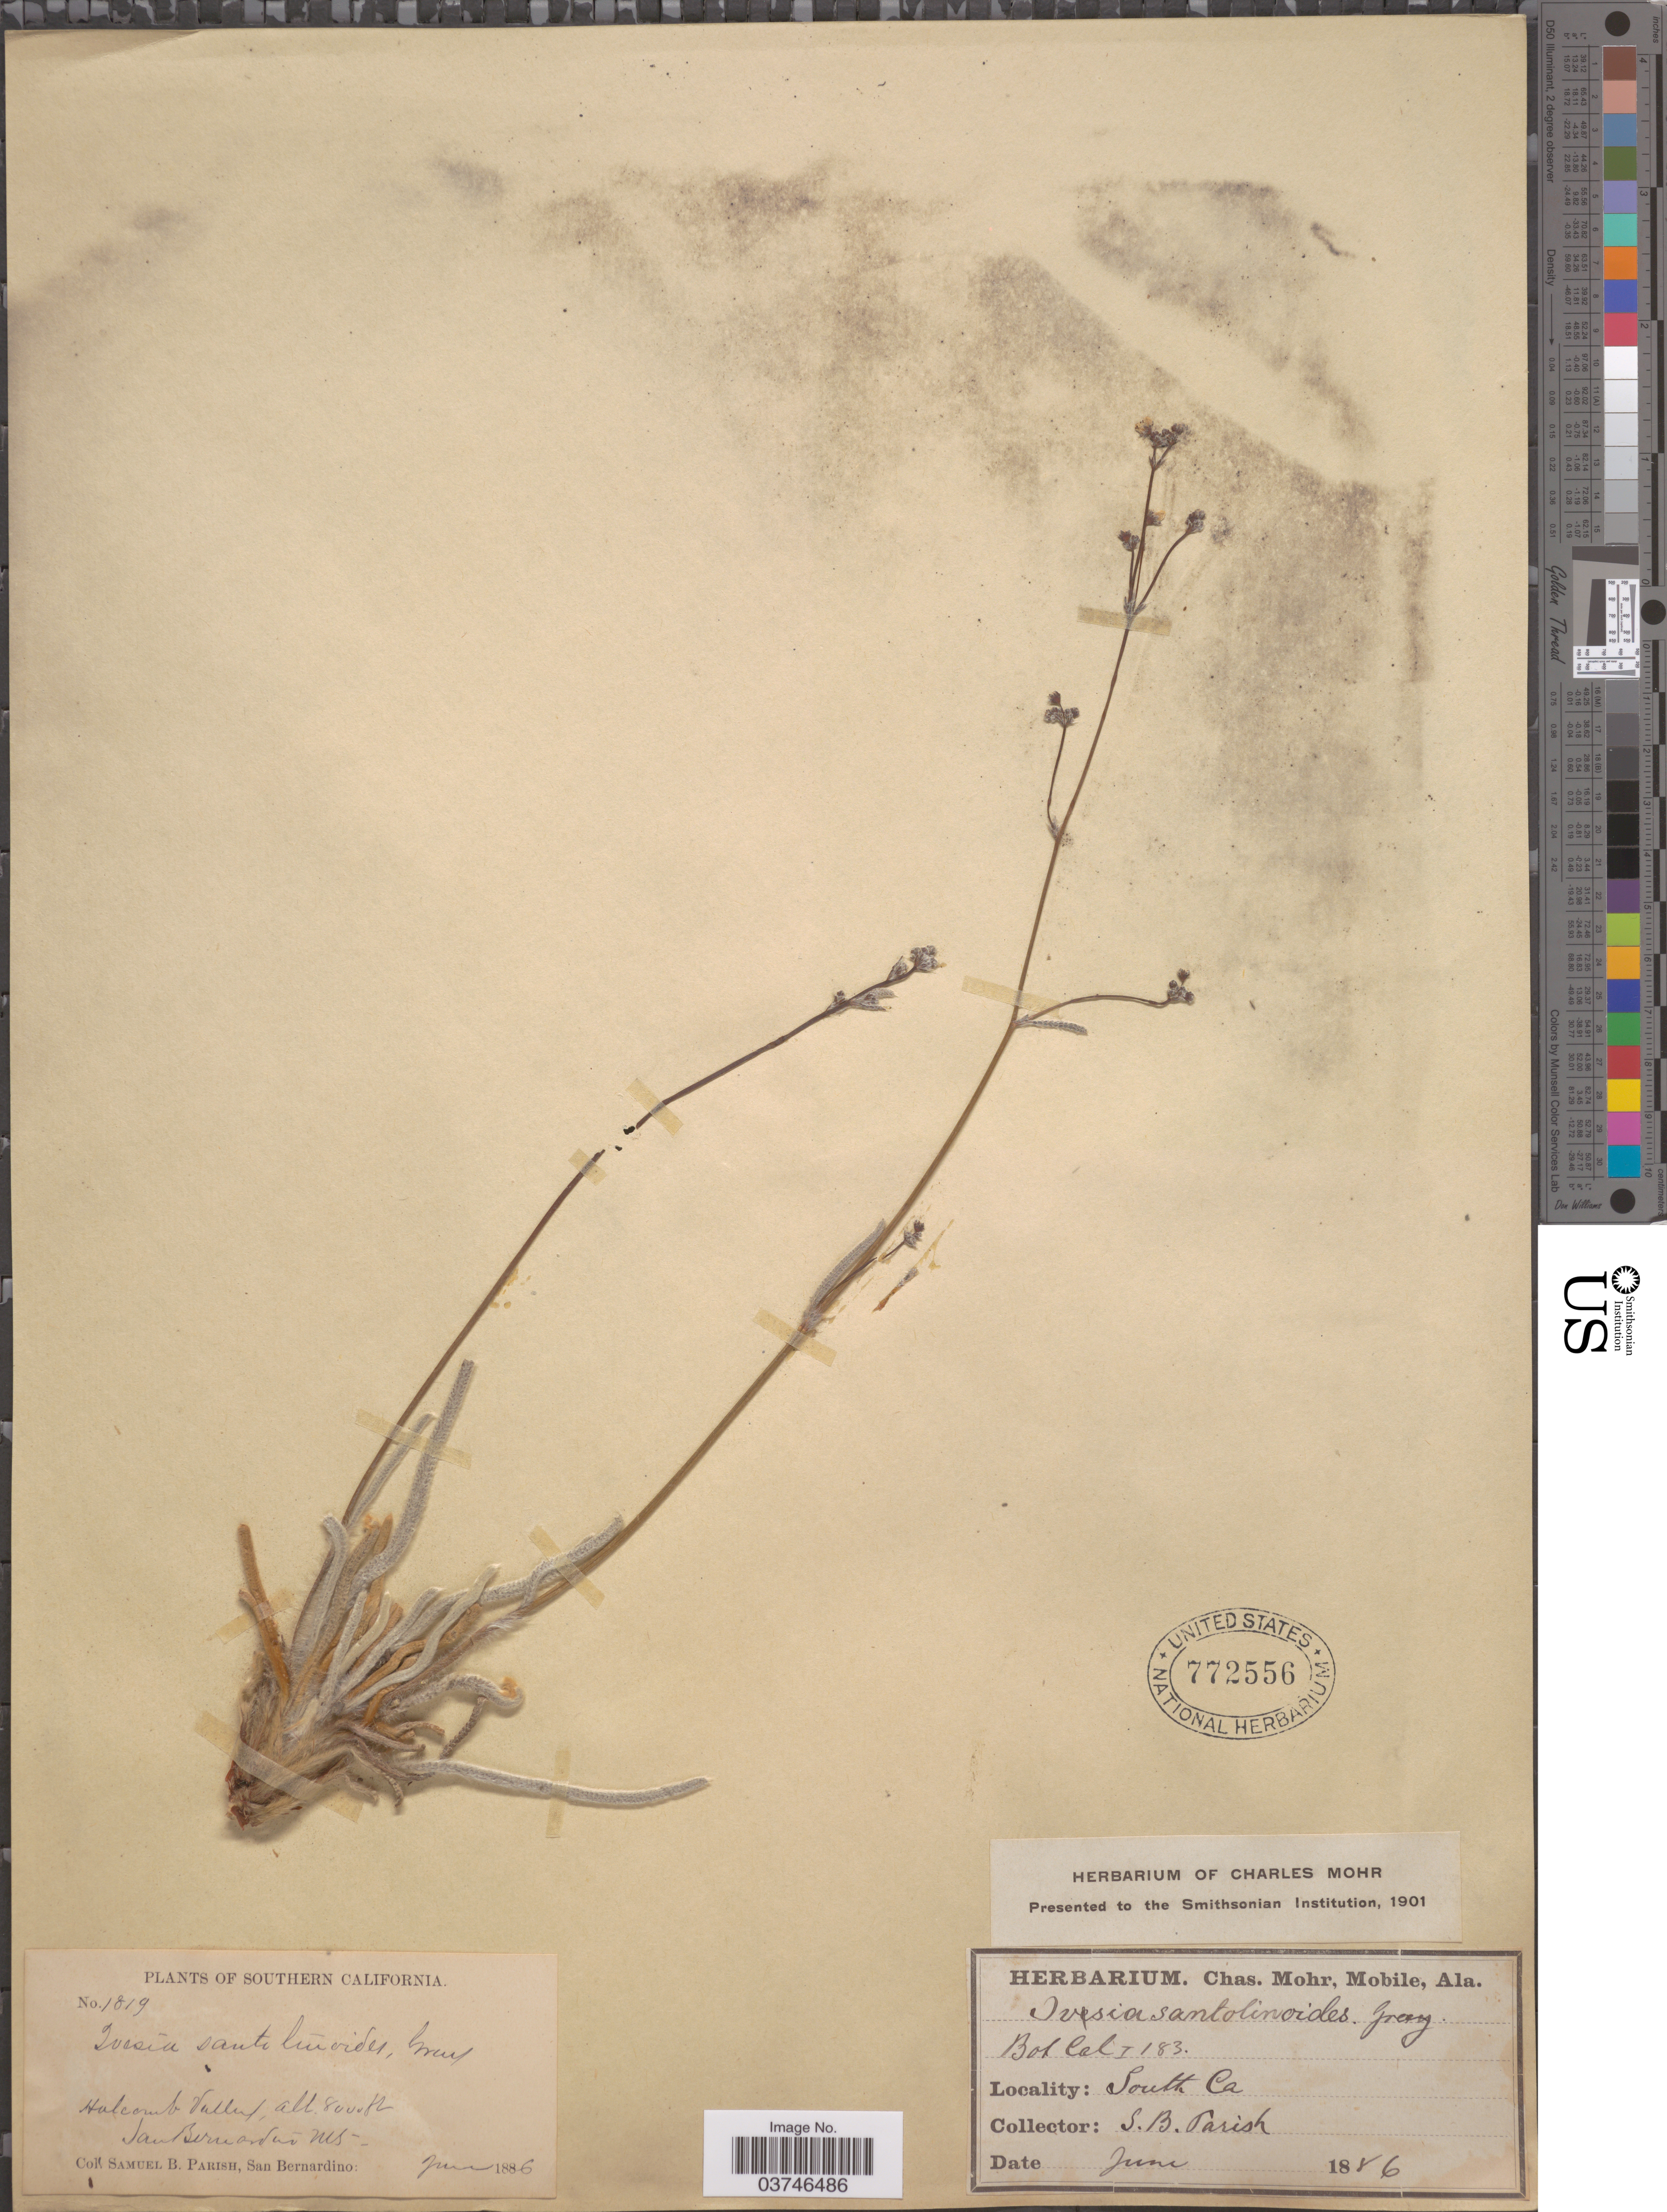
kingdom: Plantae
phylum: Tracheophyta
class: Magnoliopsida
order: Rosales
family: Rosaceae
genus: Potentilla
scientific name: Potentilla santalinoides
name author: (A. Gray) Greene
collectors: S. B. Parish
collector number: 1819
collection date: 1886-06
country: United States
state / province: California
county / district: San Bernardino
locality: Southern California. Holcomb Valley. San Bernardino Mts.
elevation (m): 2438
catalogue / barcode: US 772556